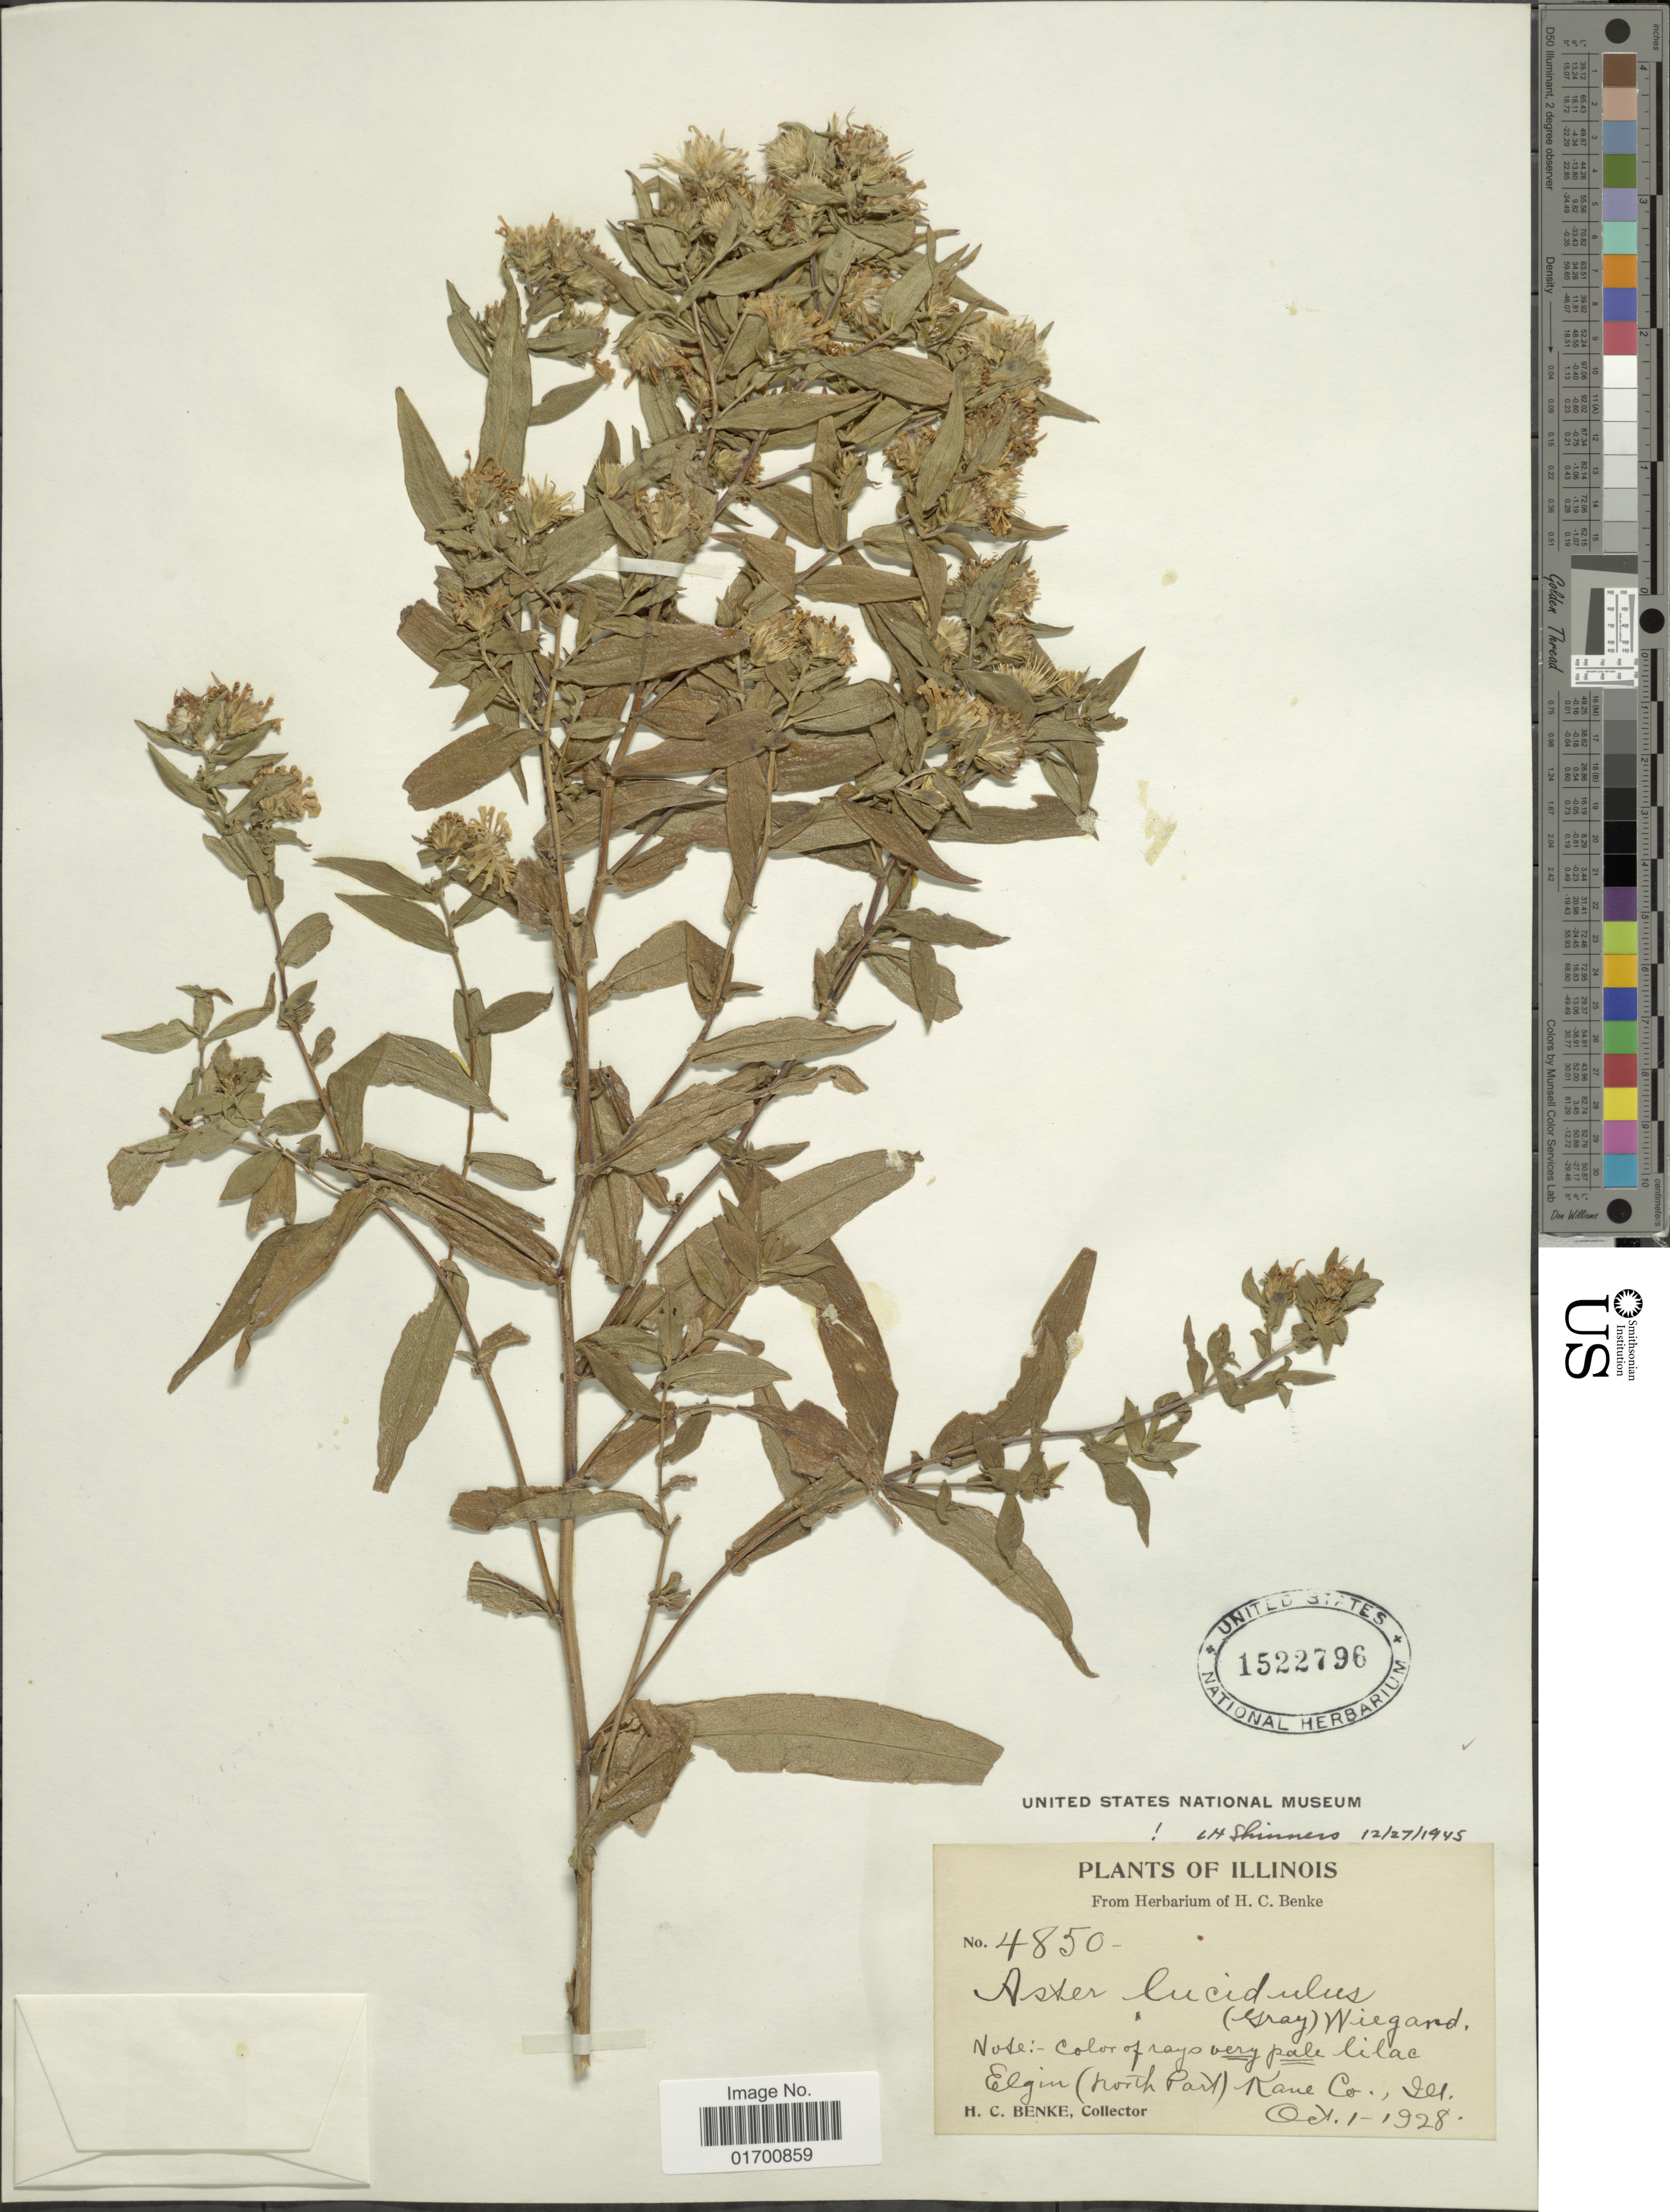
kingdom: Plantae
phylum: Tracheophyta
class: Magnoliopsida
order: Asterales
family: Asteraceae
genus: Symphyotrichum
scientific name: Symphyotrichum firmum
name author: (Nees) G.L. Nesom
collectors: H. Benke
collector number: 4850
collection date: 1928-10-01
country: United States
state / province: Illinois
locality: Elgin (North Part), Kane Co.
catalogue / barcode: US 1522796